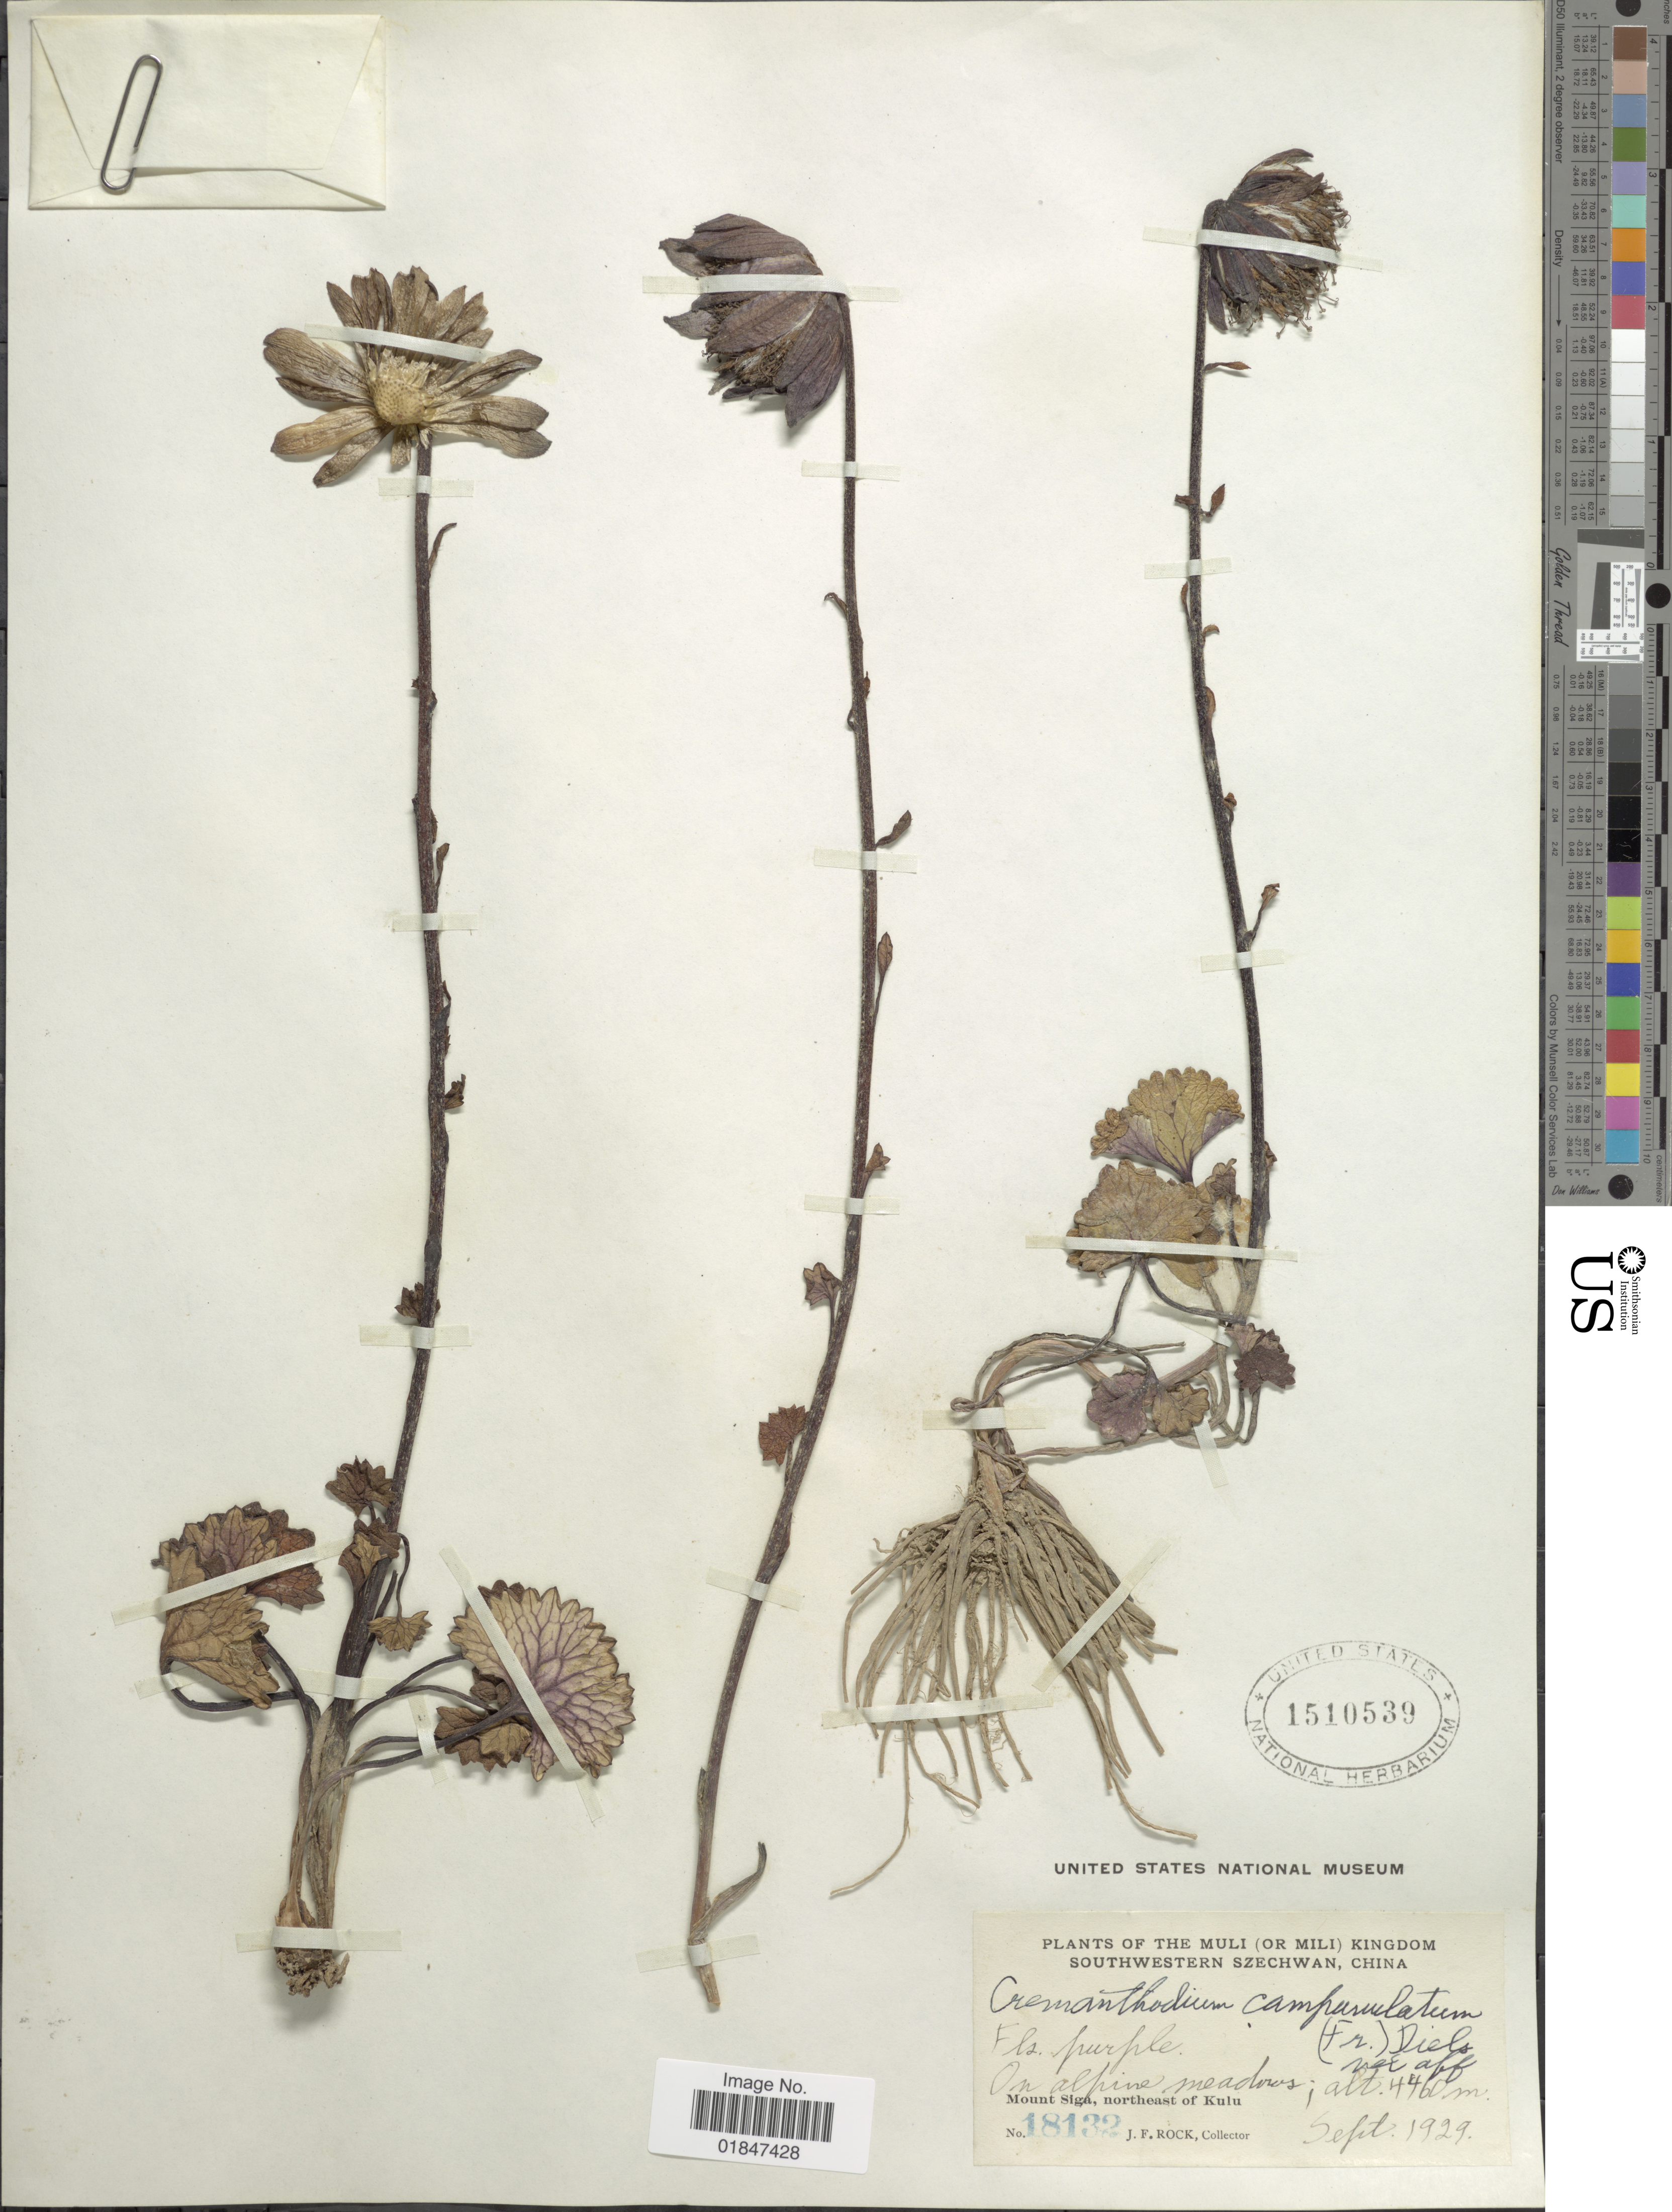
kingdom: Plantae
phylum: Tracheophyta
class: Magnoliopsida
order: Asterales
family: Asteraceae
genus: Cremanthodium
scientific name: Cremanthodium campanulatum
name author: Diels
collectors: J. Rock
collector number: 18132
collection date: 1929-09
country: China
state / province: Sichuan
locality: The Muli (or Mili) Kingdon, Southwestern Szechuan, Mount Siga, northeast of Kulu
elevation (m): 4460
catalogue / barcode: US 1510539